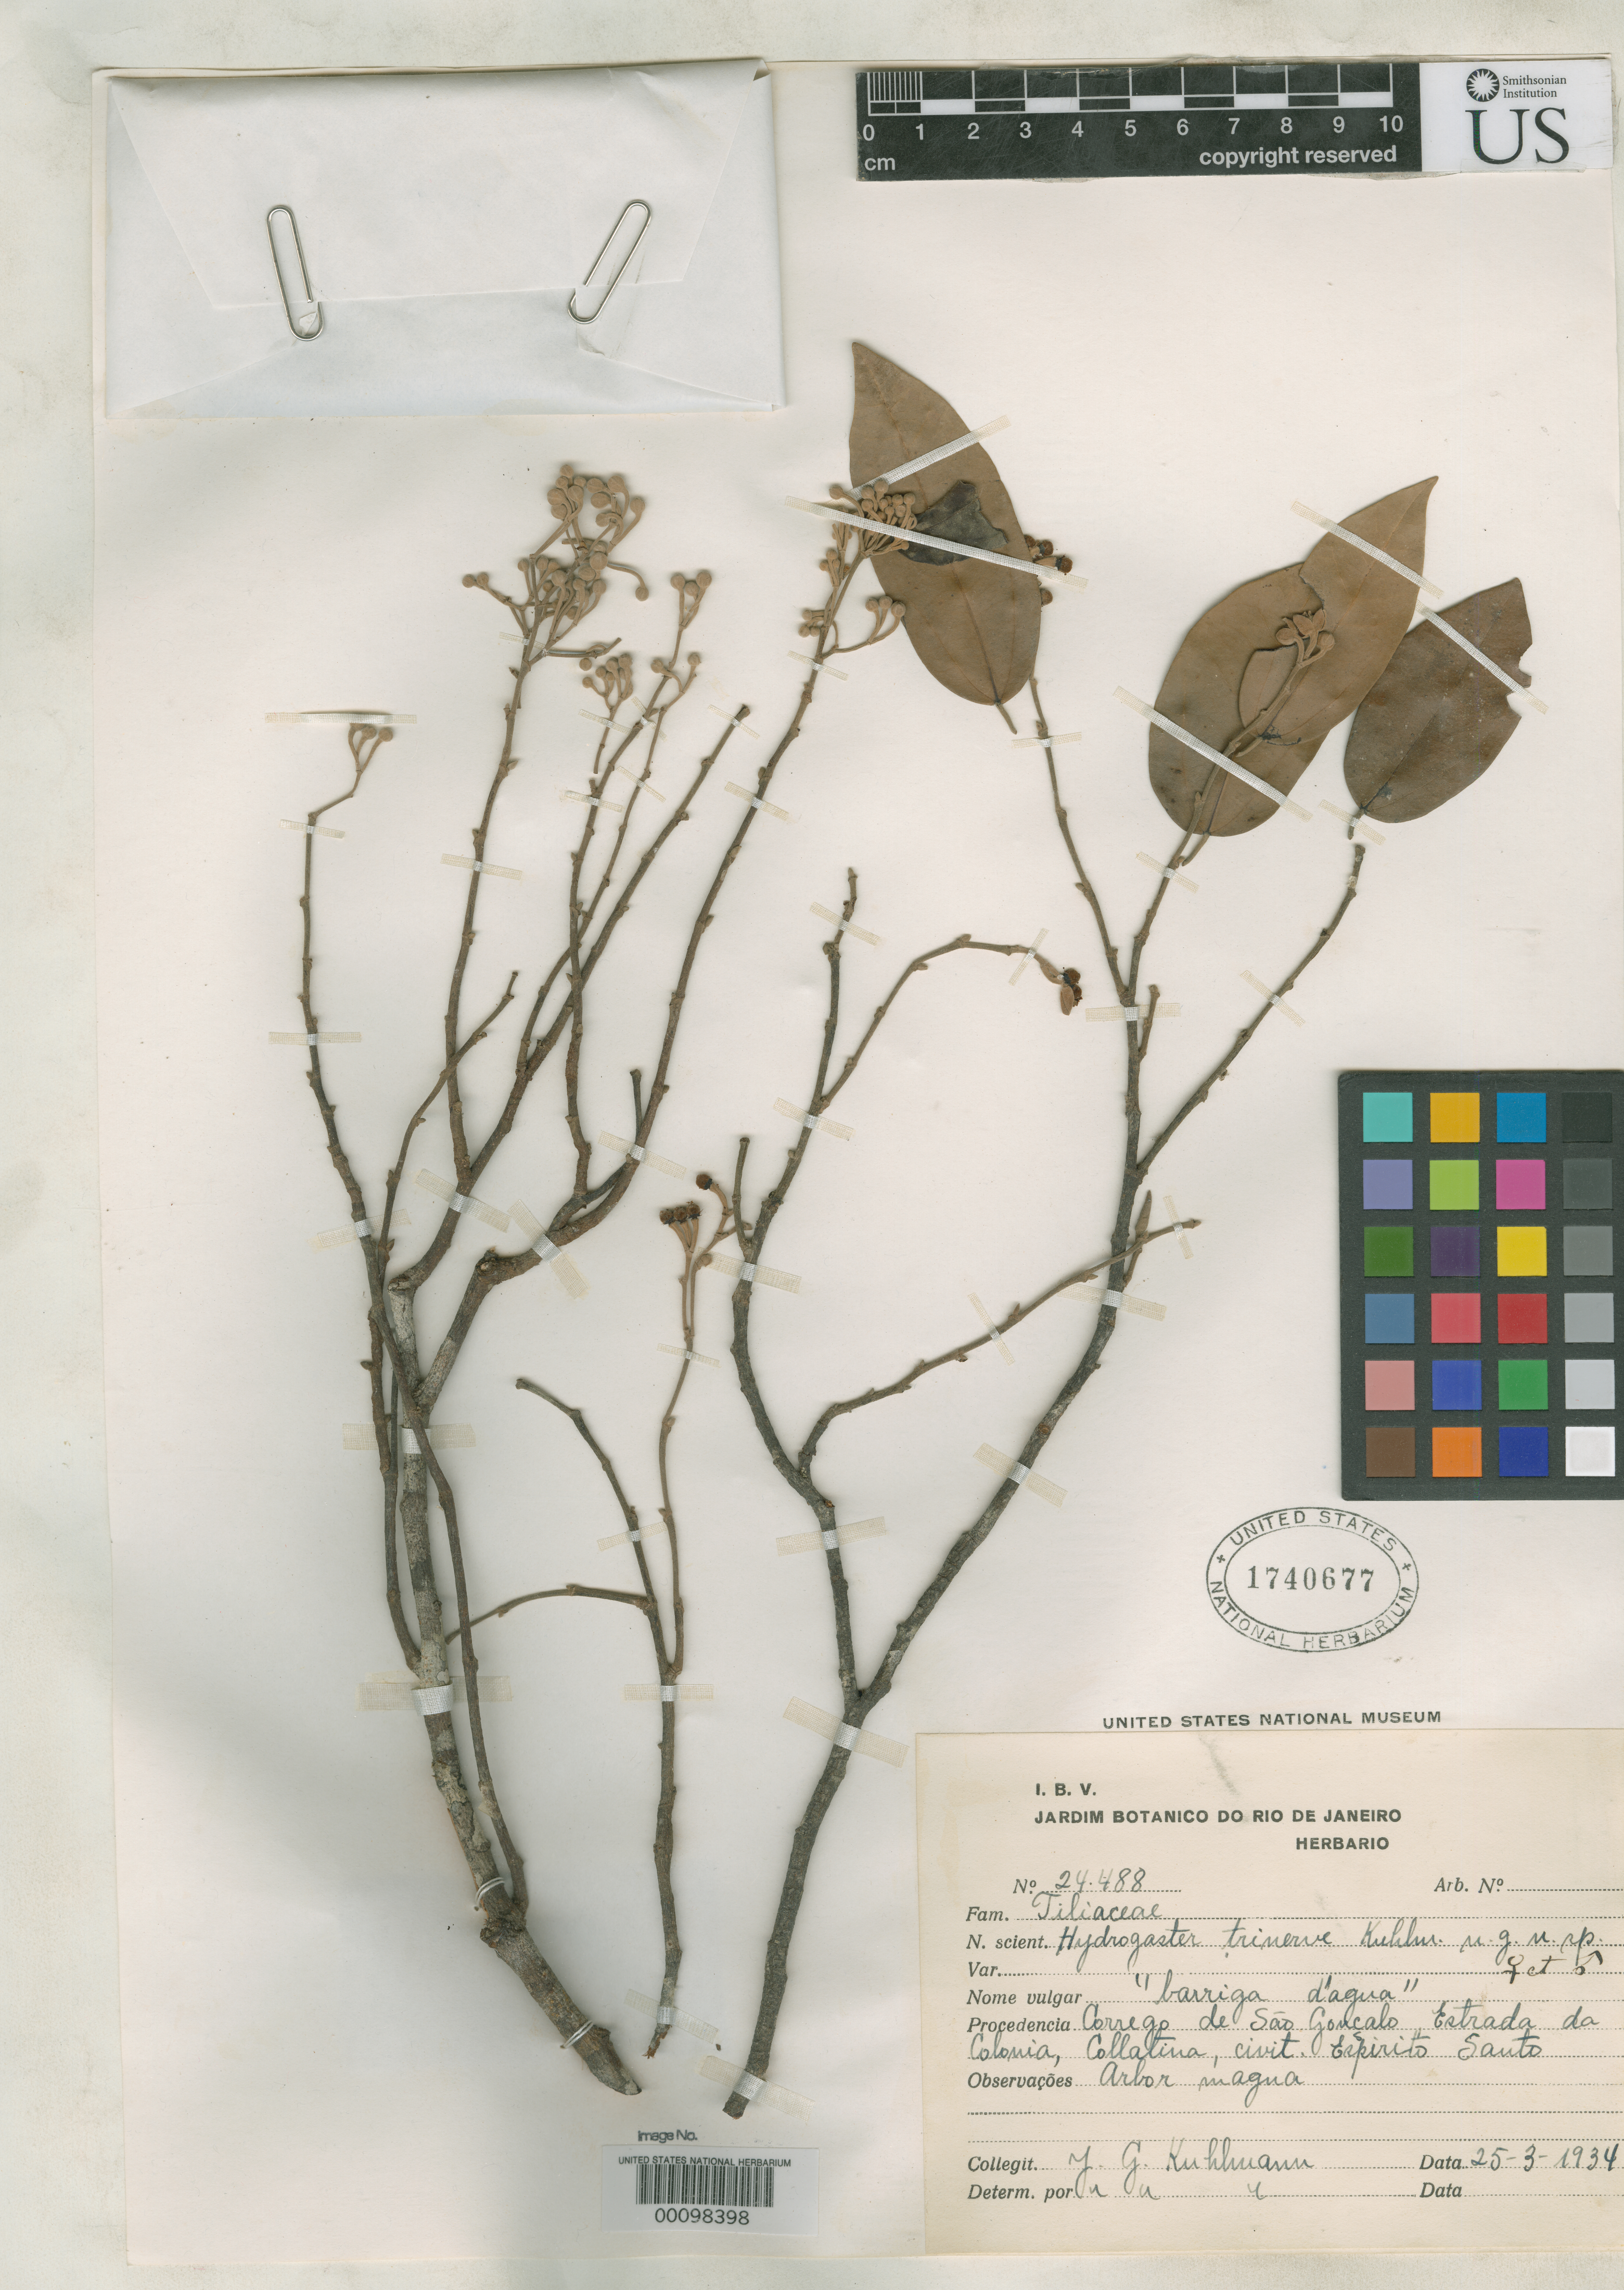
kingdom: Plantae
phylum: Tracheophyta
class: Magnoliopsida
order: Malvales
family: Malvaceae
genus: Hydrogaster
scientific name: Hydrogaster trinervis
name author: Kuhlm.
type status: Isosyntype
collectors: J. G. Kuhlmann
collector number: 24488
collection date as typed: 25 Mar 1934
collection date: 1934-03-25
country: Brazil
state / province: Espírito Santo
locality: Corrego de Sao Goncalo, Estradada Colonia, Collatina.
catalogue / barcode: US 1740677